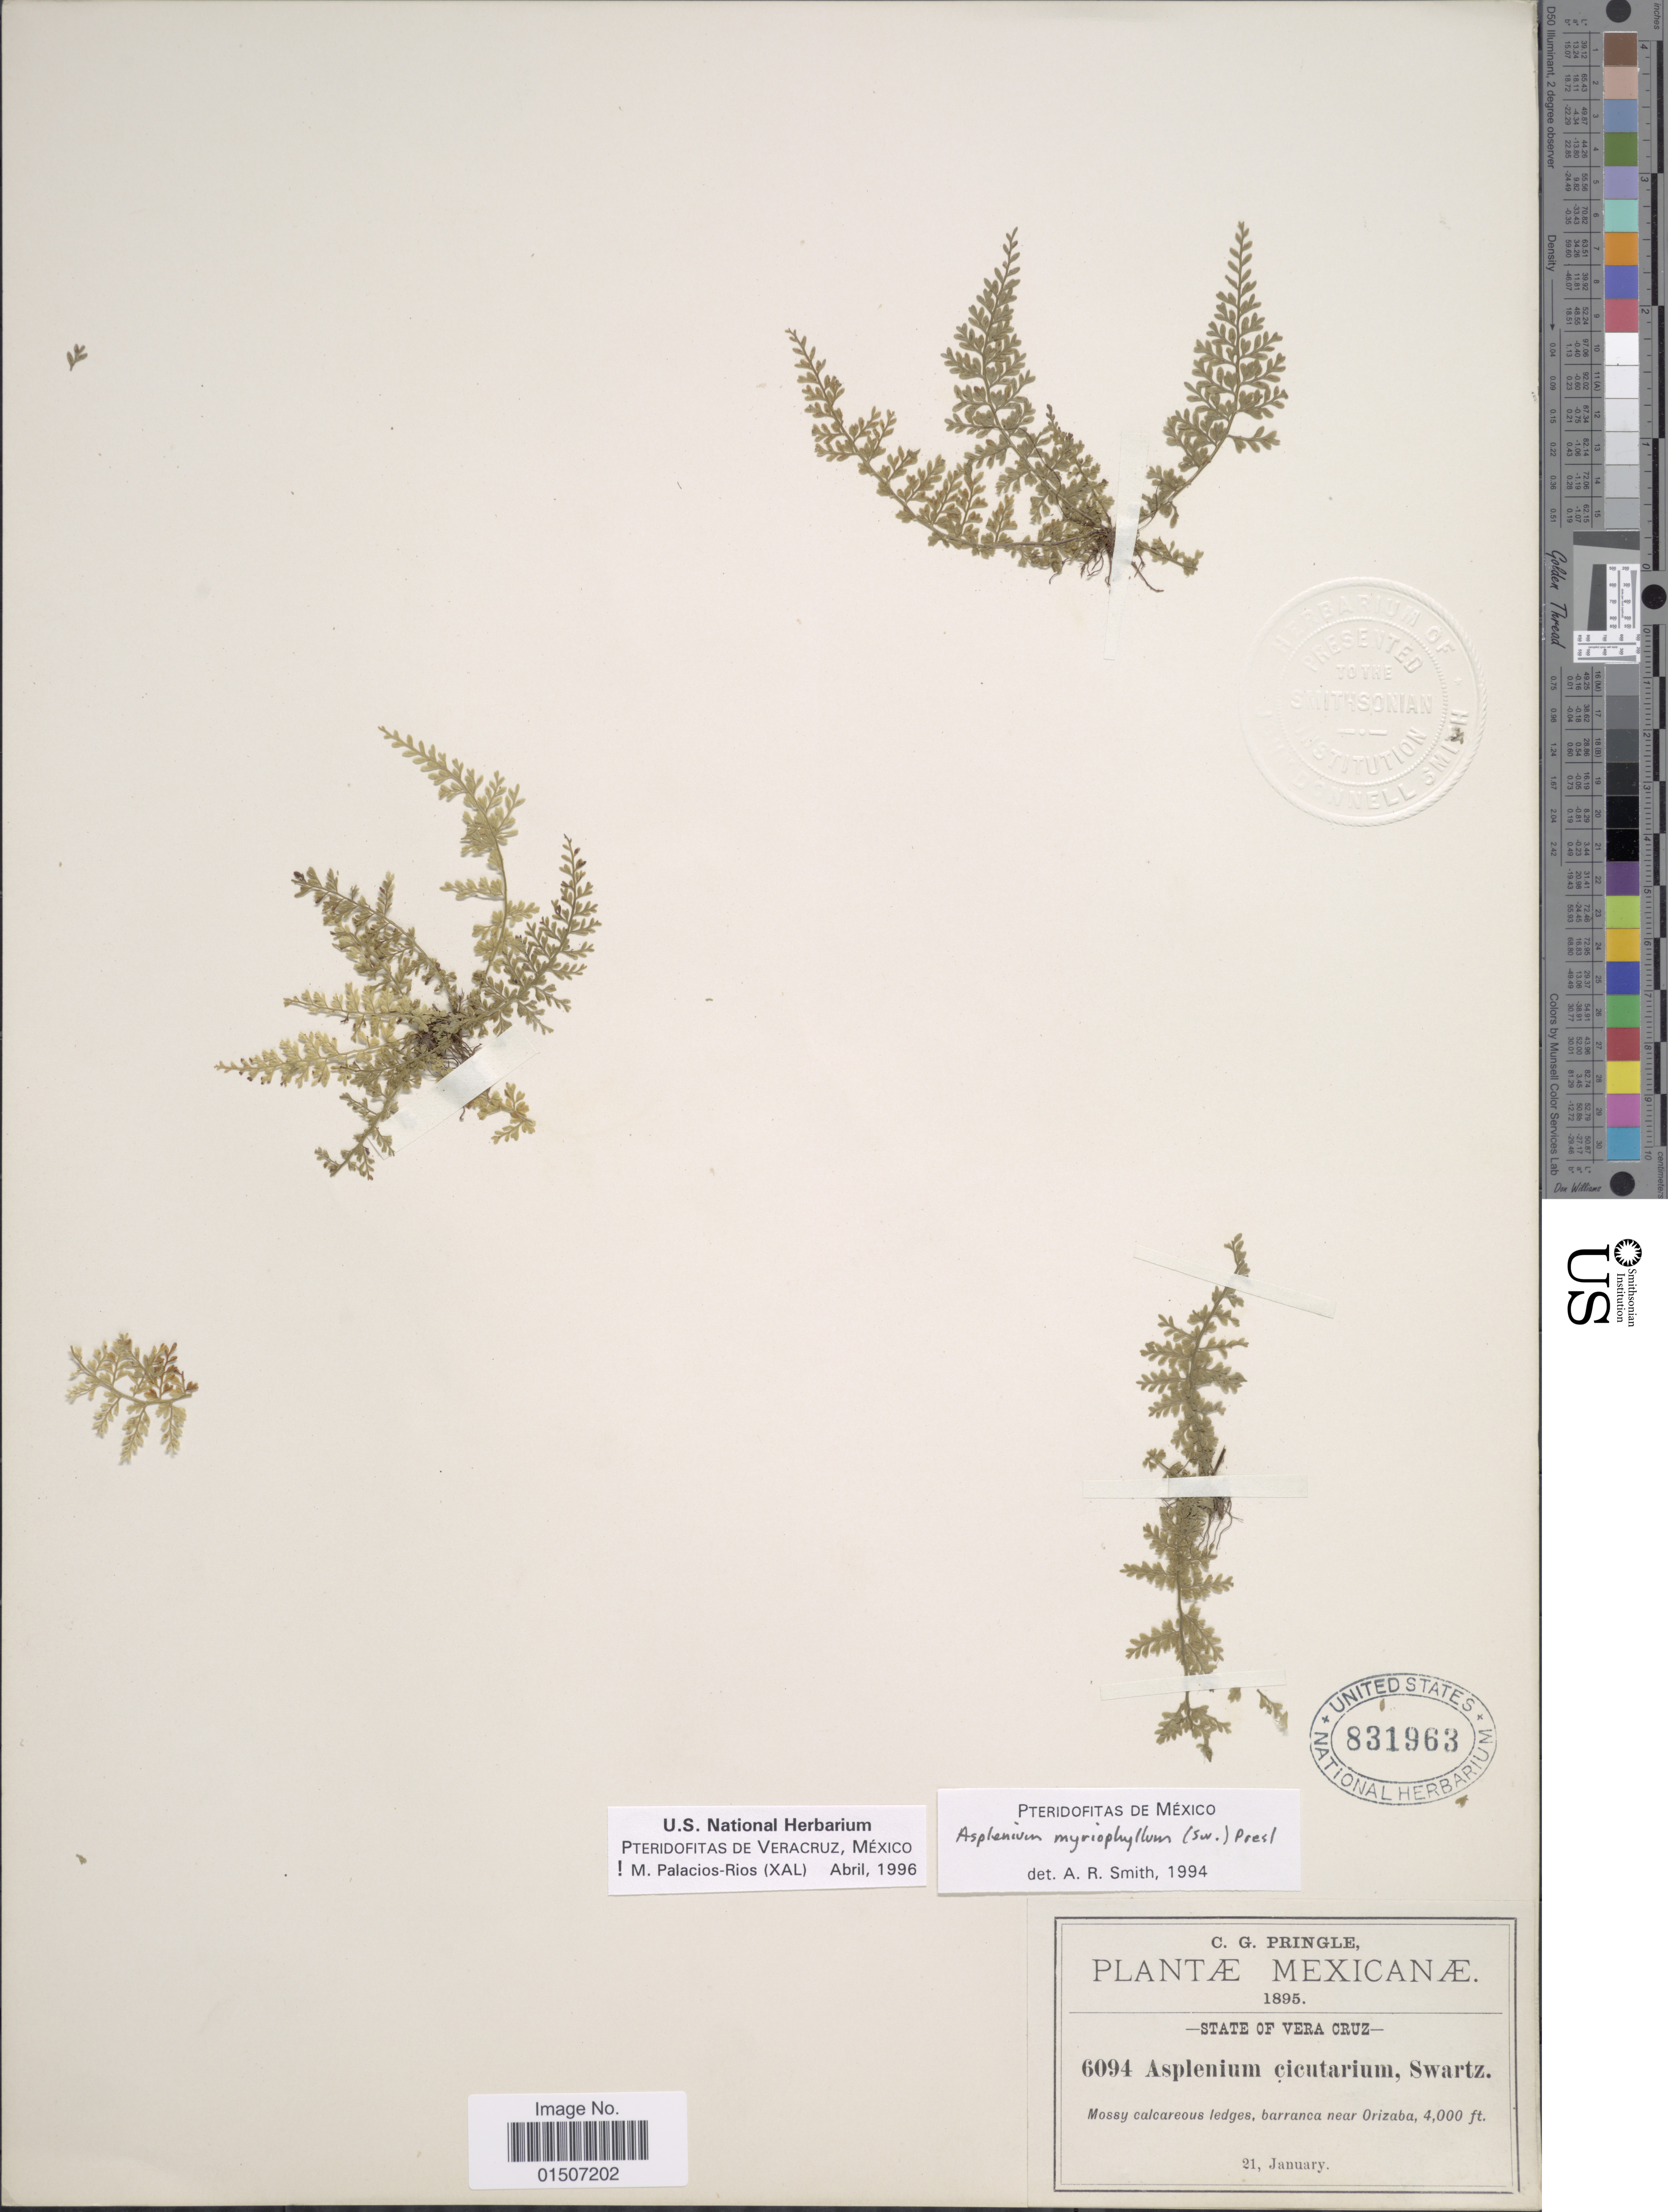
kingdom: Plantae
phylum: Tracheophyta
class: Polypodiopsida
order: Polypodiales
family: Aspleniaceae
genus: Asplenium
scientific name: Asplenium myriophyllum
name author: (Sw.) C. Presl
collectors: C. G. Pringle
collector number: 6094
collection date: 1895-01-21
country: Mexico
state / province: Veracruz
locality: State of Vera Cruz, Mossy calcareous ledges, barranca near Orizaba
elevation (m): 1219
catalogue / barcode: US 831963